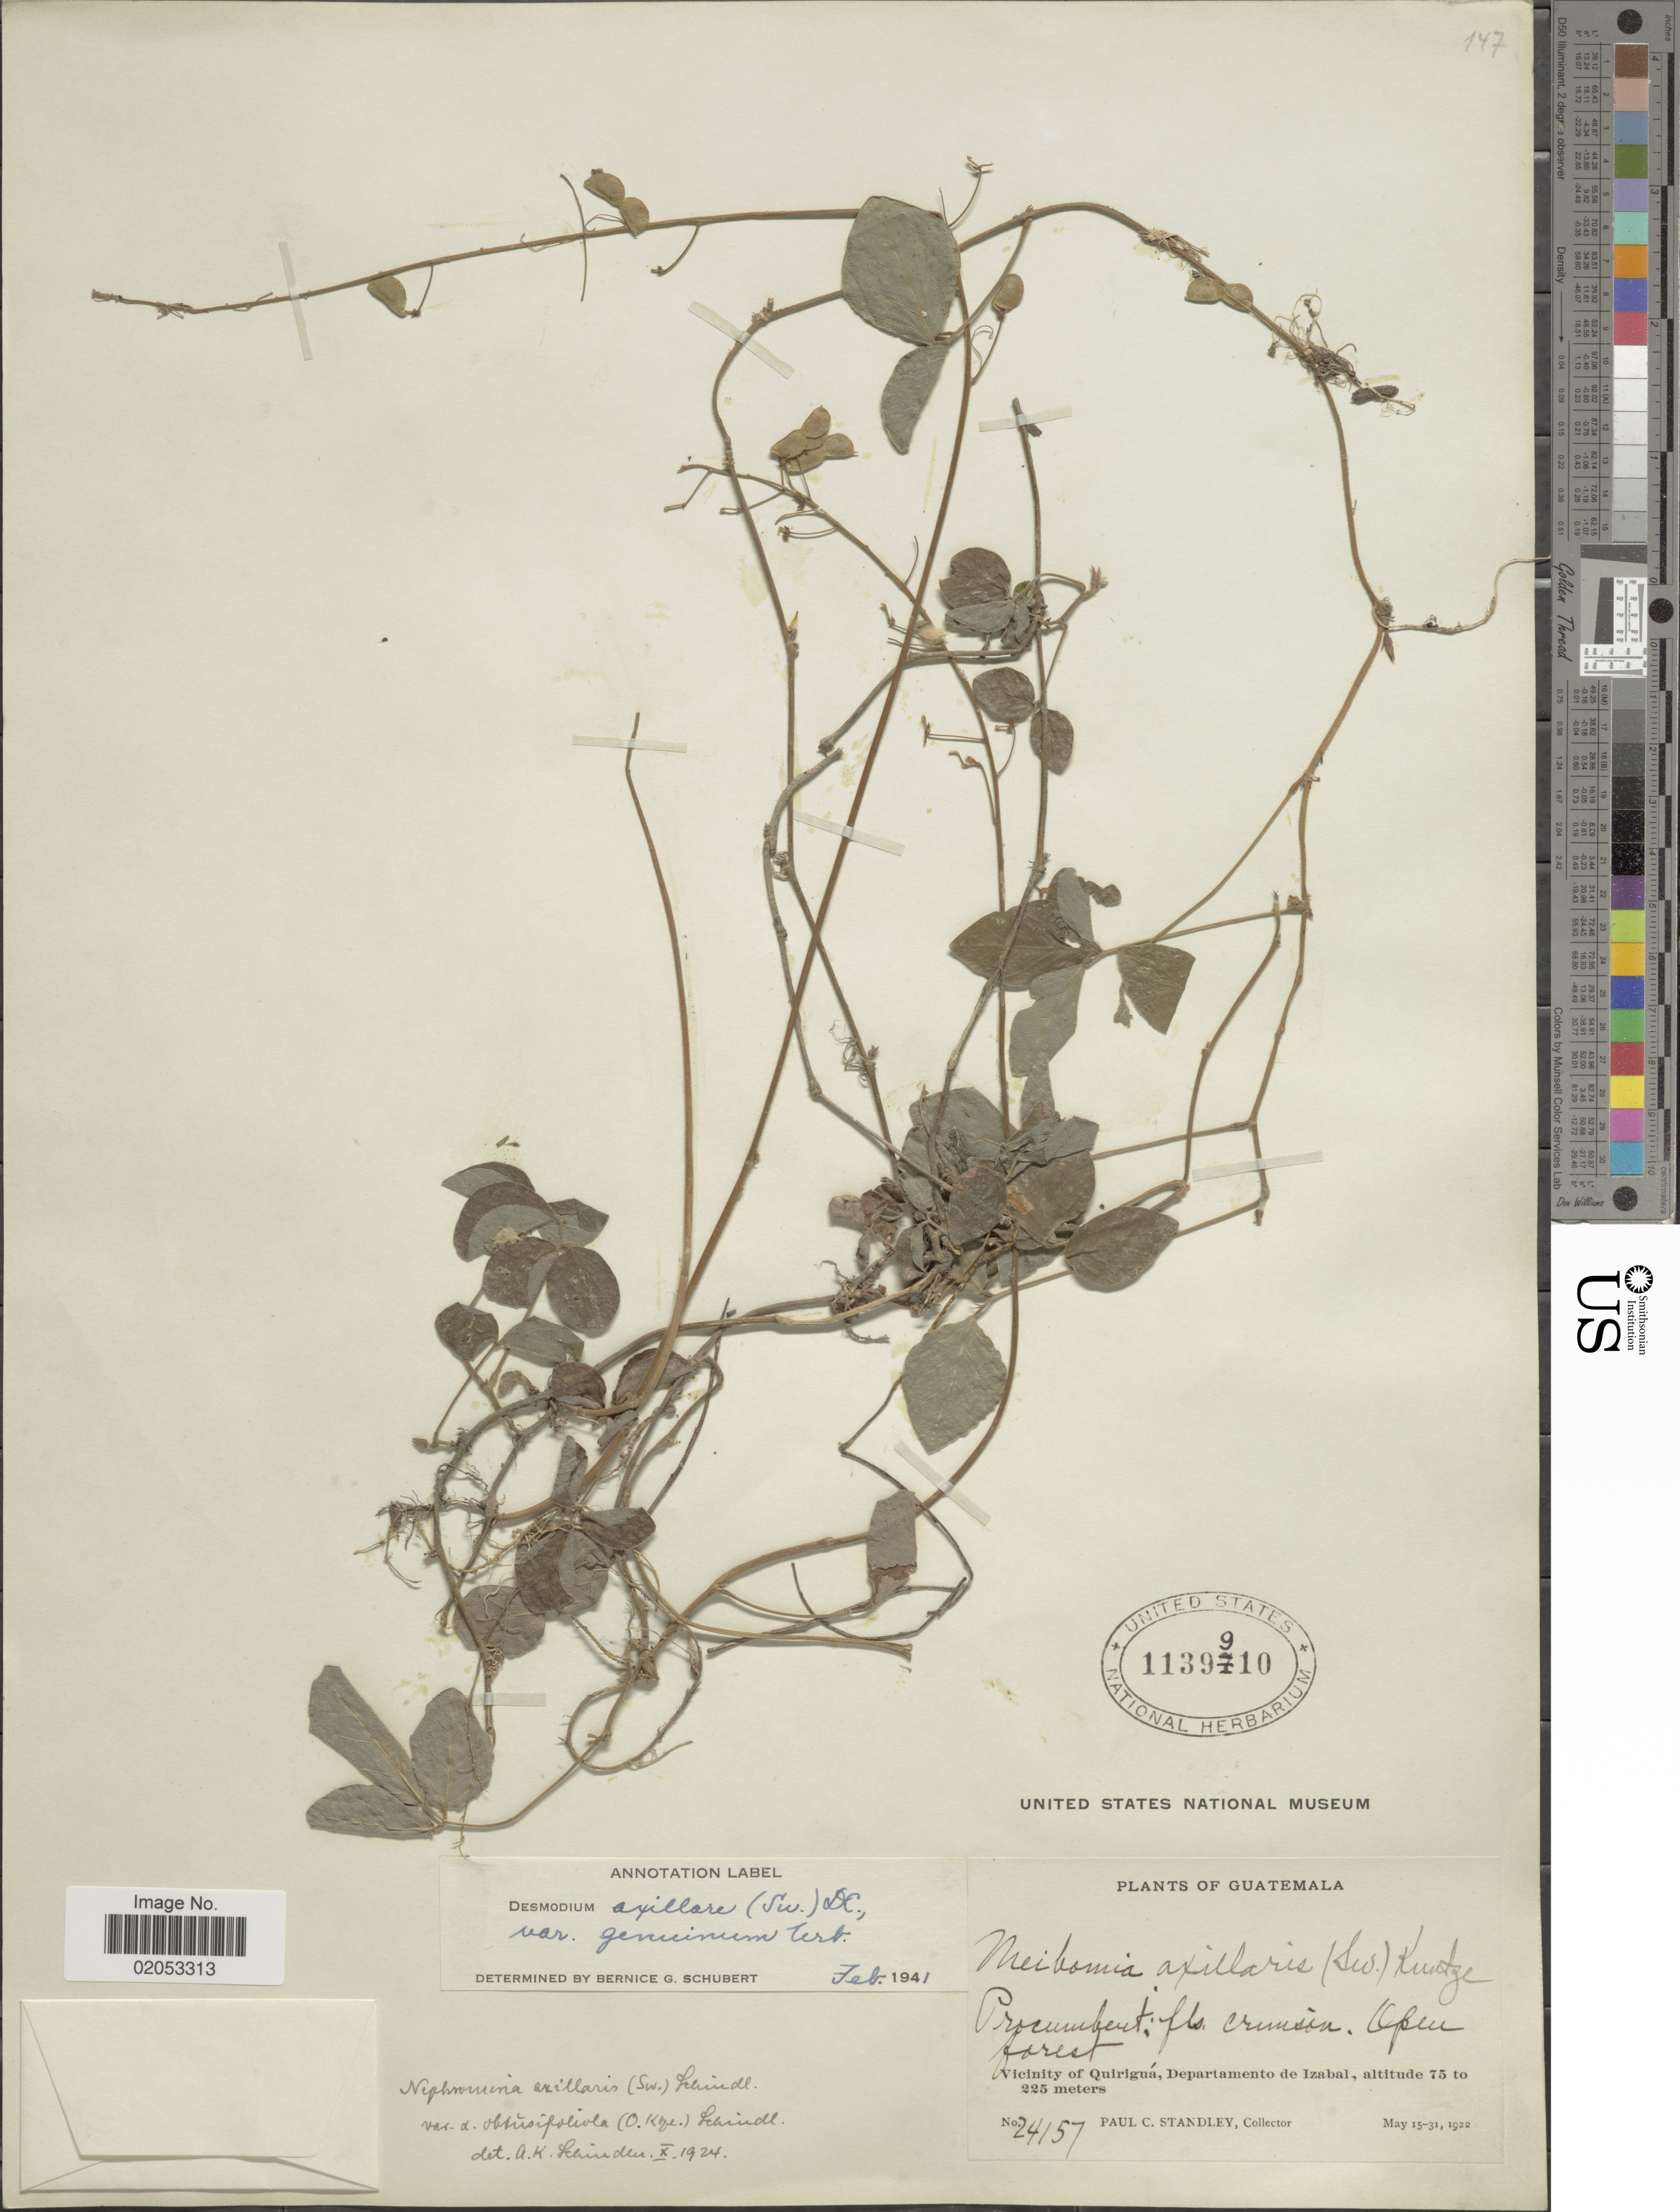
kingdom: Plantae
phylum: Tracheophyta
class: Magnoliopsida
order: Fabales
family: Fabaceae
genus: Desmodium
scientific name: Desmodium axillare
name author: (Sw.) DC.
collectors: P. C. Standley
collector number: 24157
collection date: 1922-05-15/1922-05-31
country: Guatemala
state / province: Izabal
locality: Vicinity of Quirigua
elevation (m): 75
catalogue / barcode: US 1139910